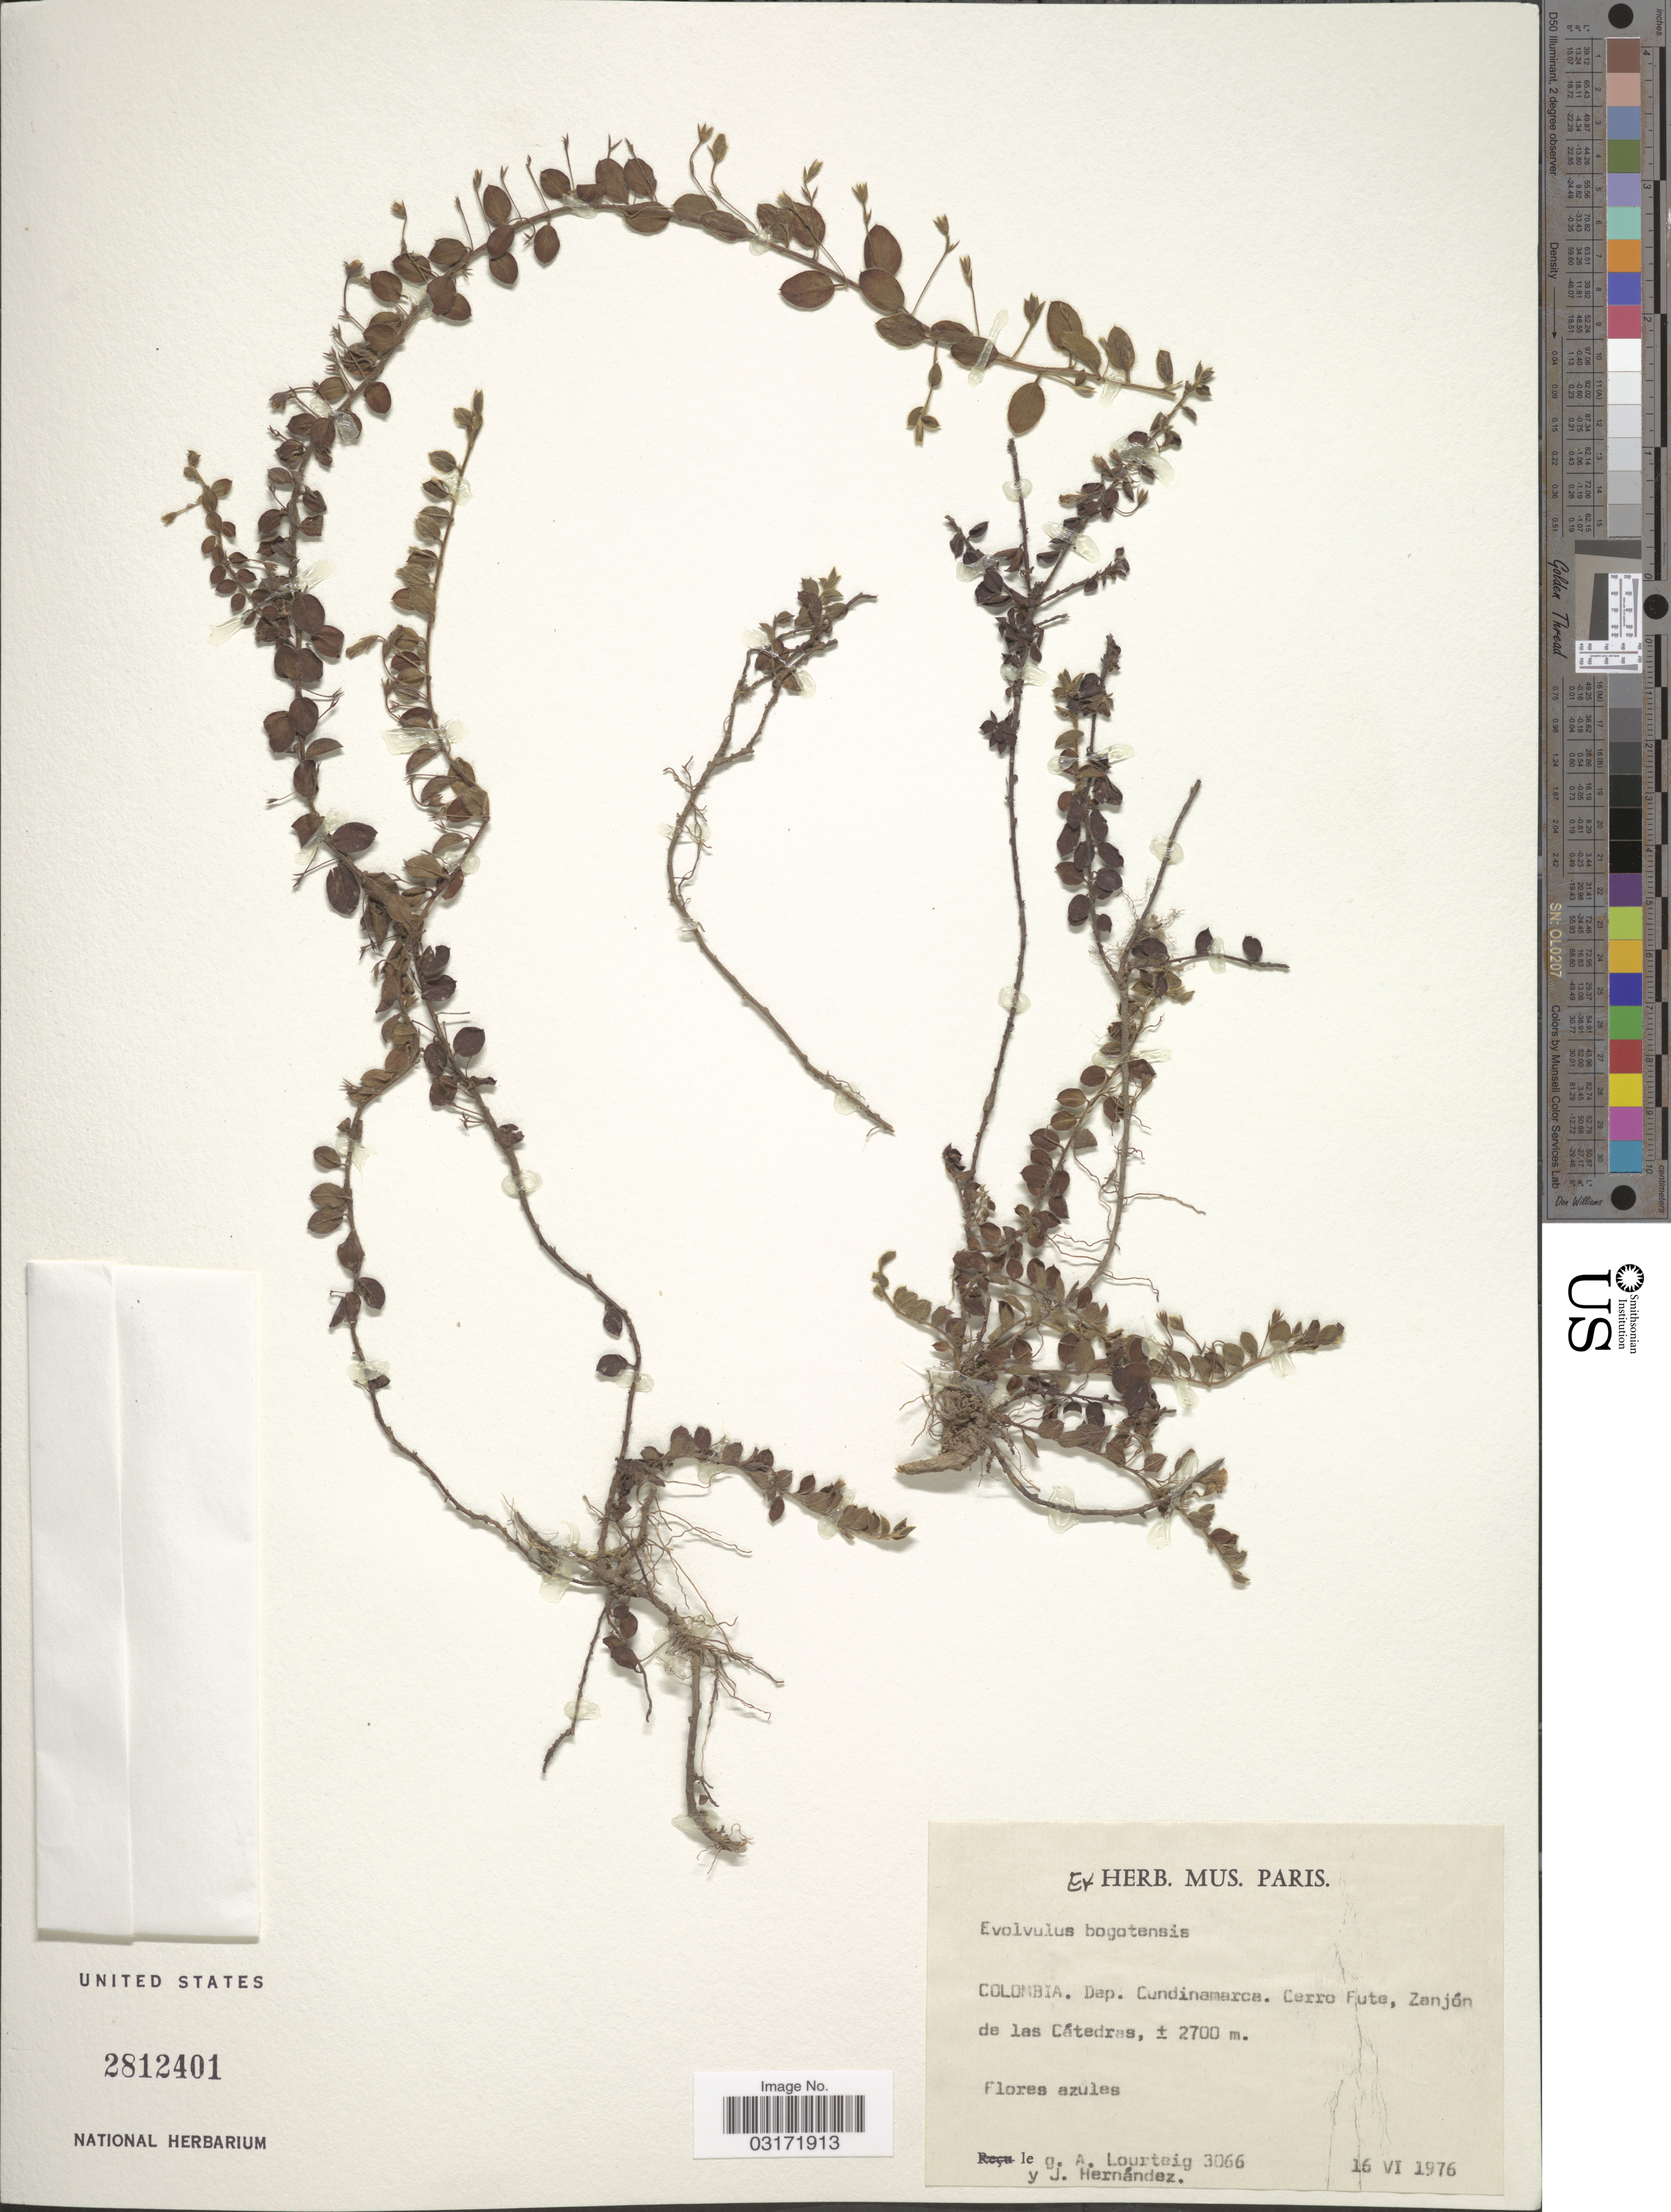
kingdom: Plantae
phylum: Tracheophyta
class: Magnoliopsida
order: Solanales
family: Convolvulaceae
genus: Evolvulus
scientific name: Evolvulus bogotensis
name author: Ooststr.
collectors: A. Lourteig & J. Hernandez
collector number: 3066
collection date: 1976-06-14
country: Colombia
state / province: Cundinamarca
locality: Dep. Cundinamarca. Cerro Fute, Zanjón de las Cátedras.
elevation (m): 2700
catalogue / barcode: US 2812401